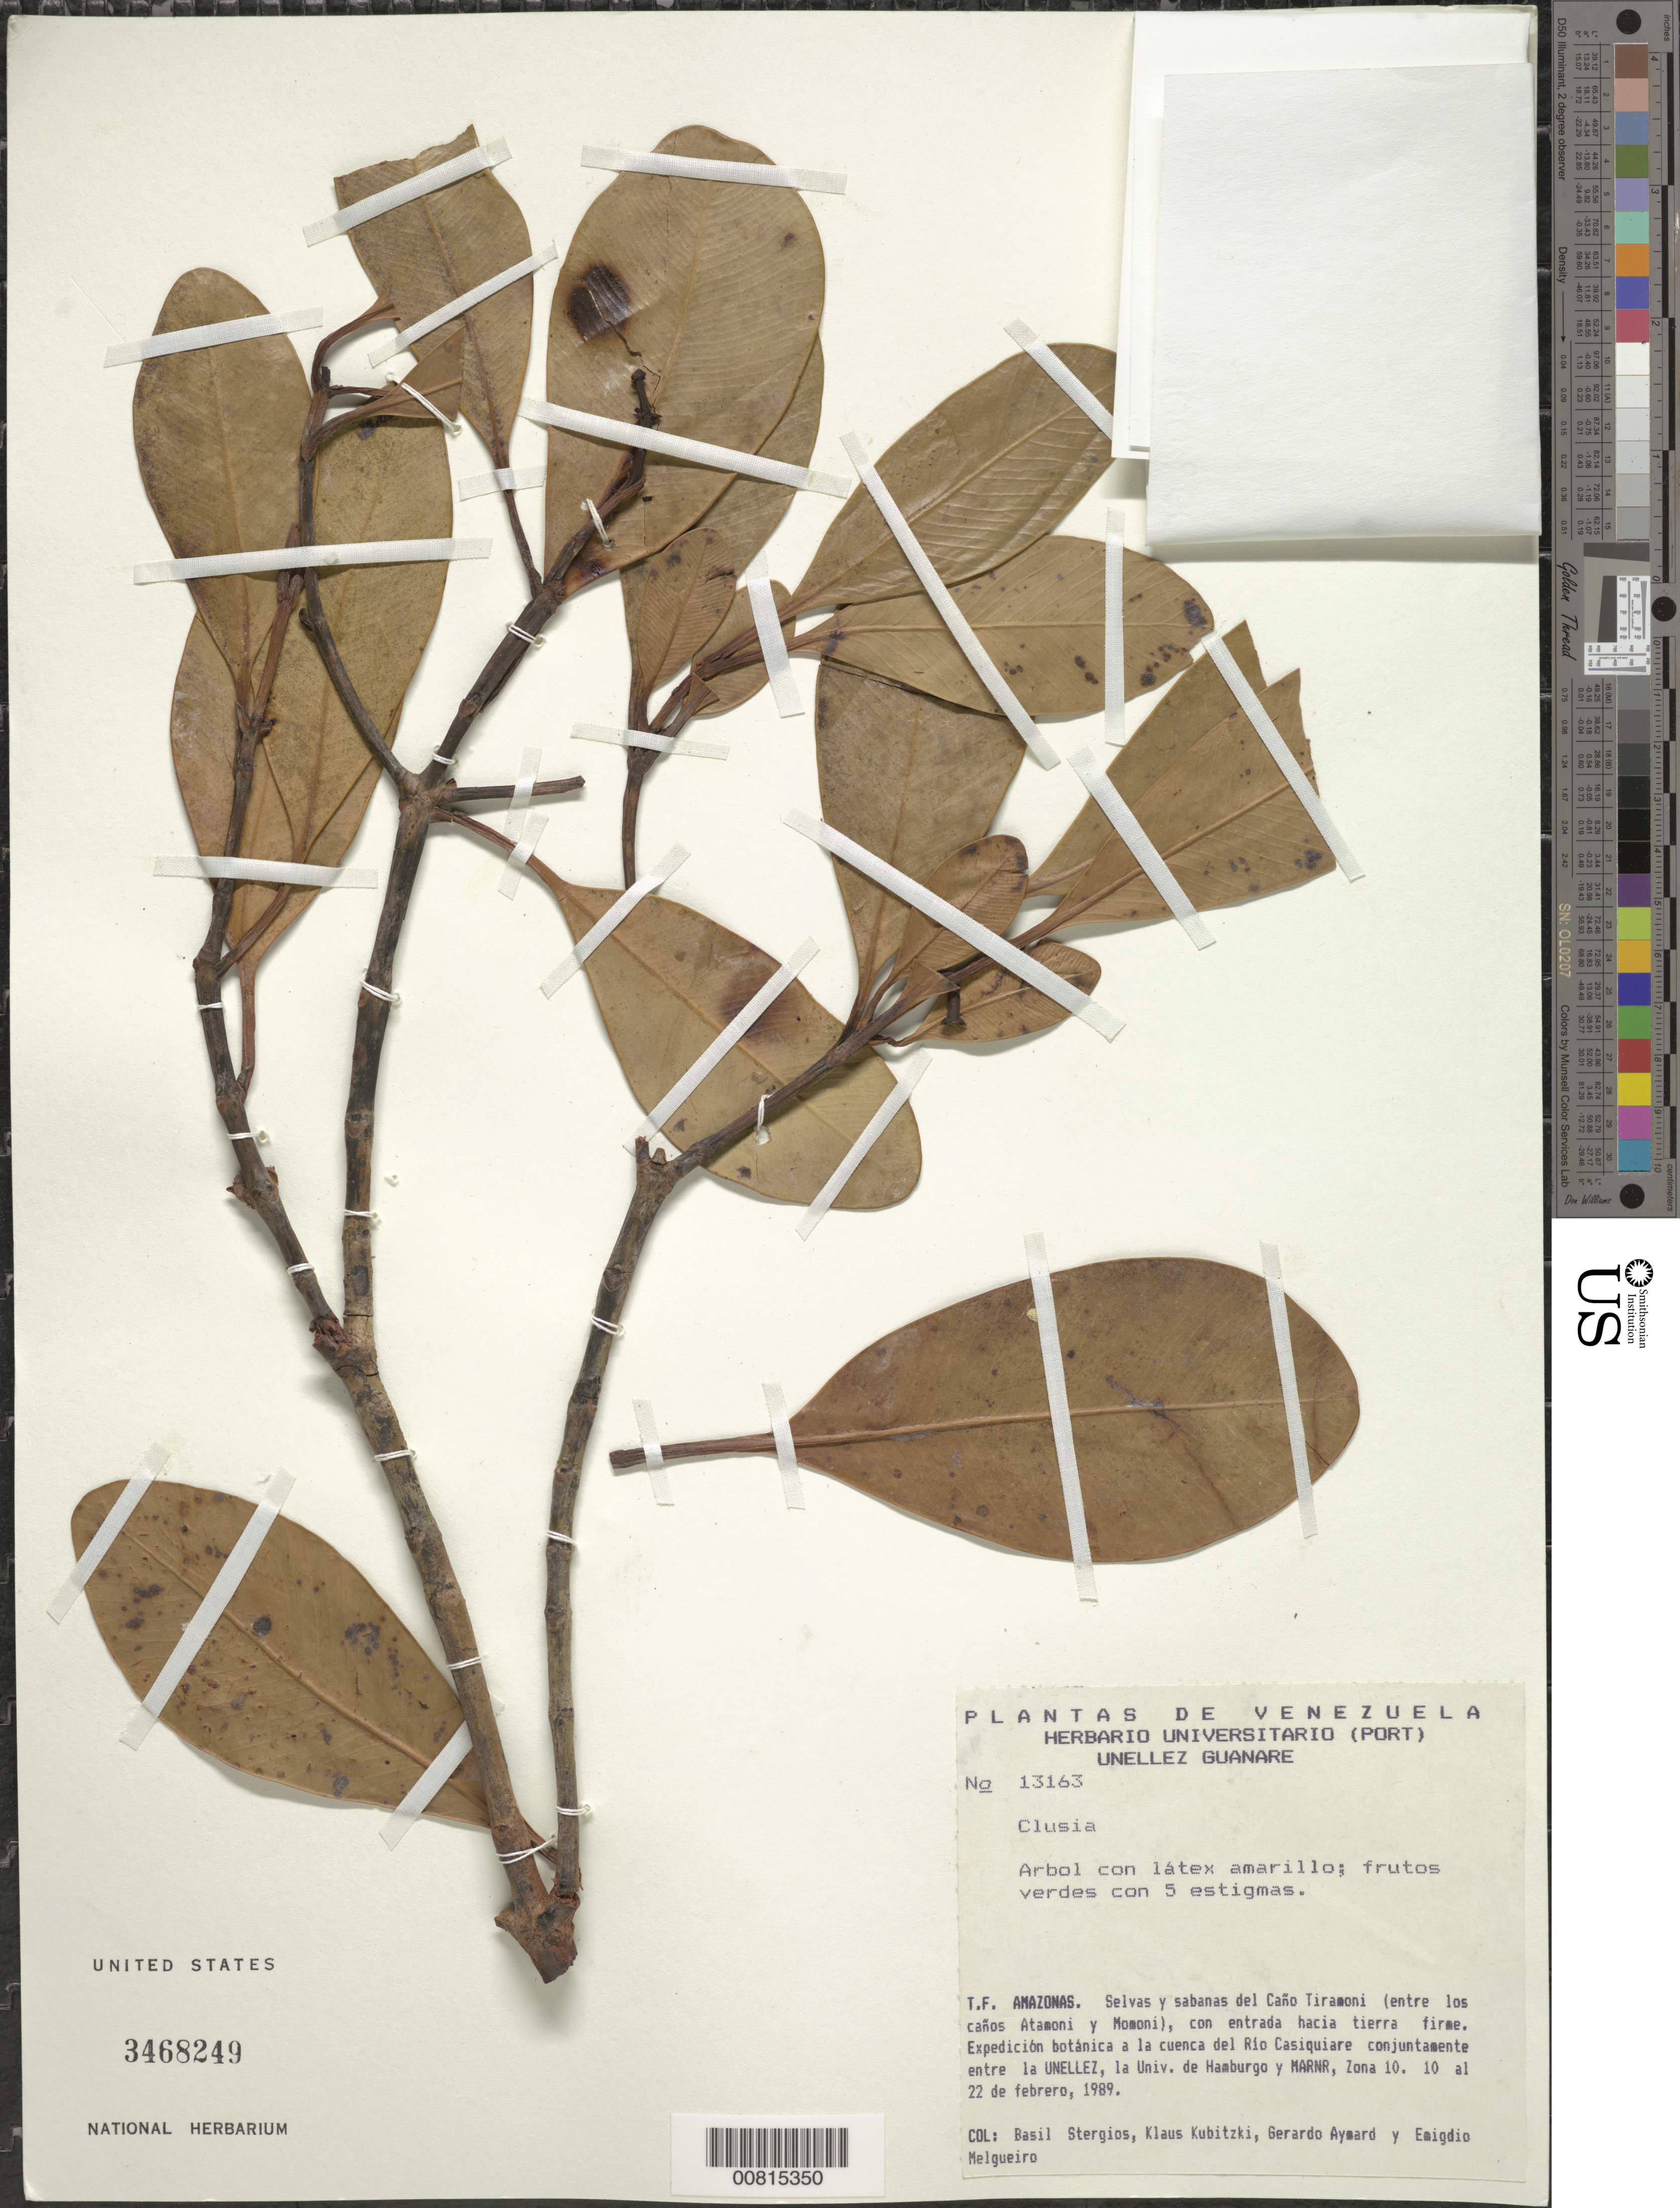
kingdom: Plantae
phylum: Tracheophyta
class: Magnoliopsida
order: Malpighiales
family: Clusiaceae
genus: Clusia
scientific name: Clusia sp.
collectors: B. G. Stergios, K. Kubitzki, G. A. Aymard & E. Melgueiro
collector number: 13163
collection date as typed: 10-Feb-89 to 22-Feb-89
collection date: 1989-02-10/1989-02-22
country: Venezuela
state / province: Amazonas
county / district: Río Negro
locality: Río Casiquiare, Caño Tiramoni, entre el Caño Atamoni y Caño Momoni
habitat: Selvas y sabanas del cano, con entrada hacia tierra firme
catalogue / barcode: US 3468249